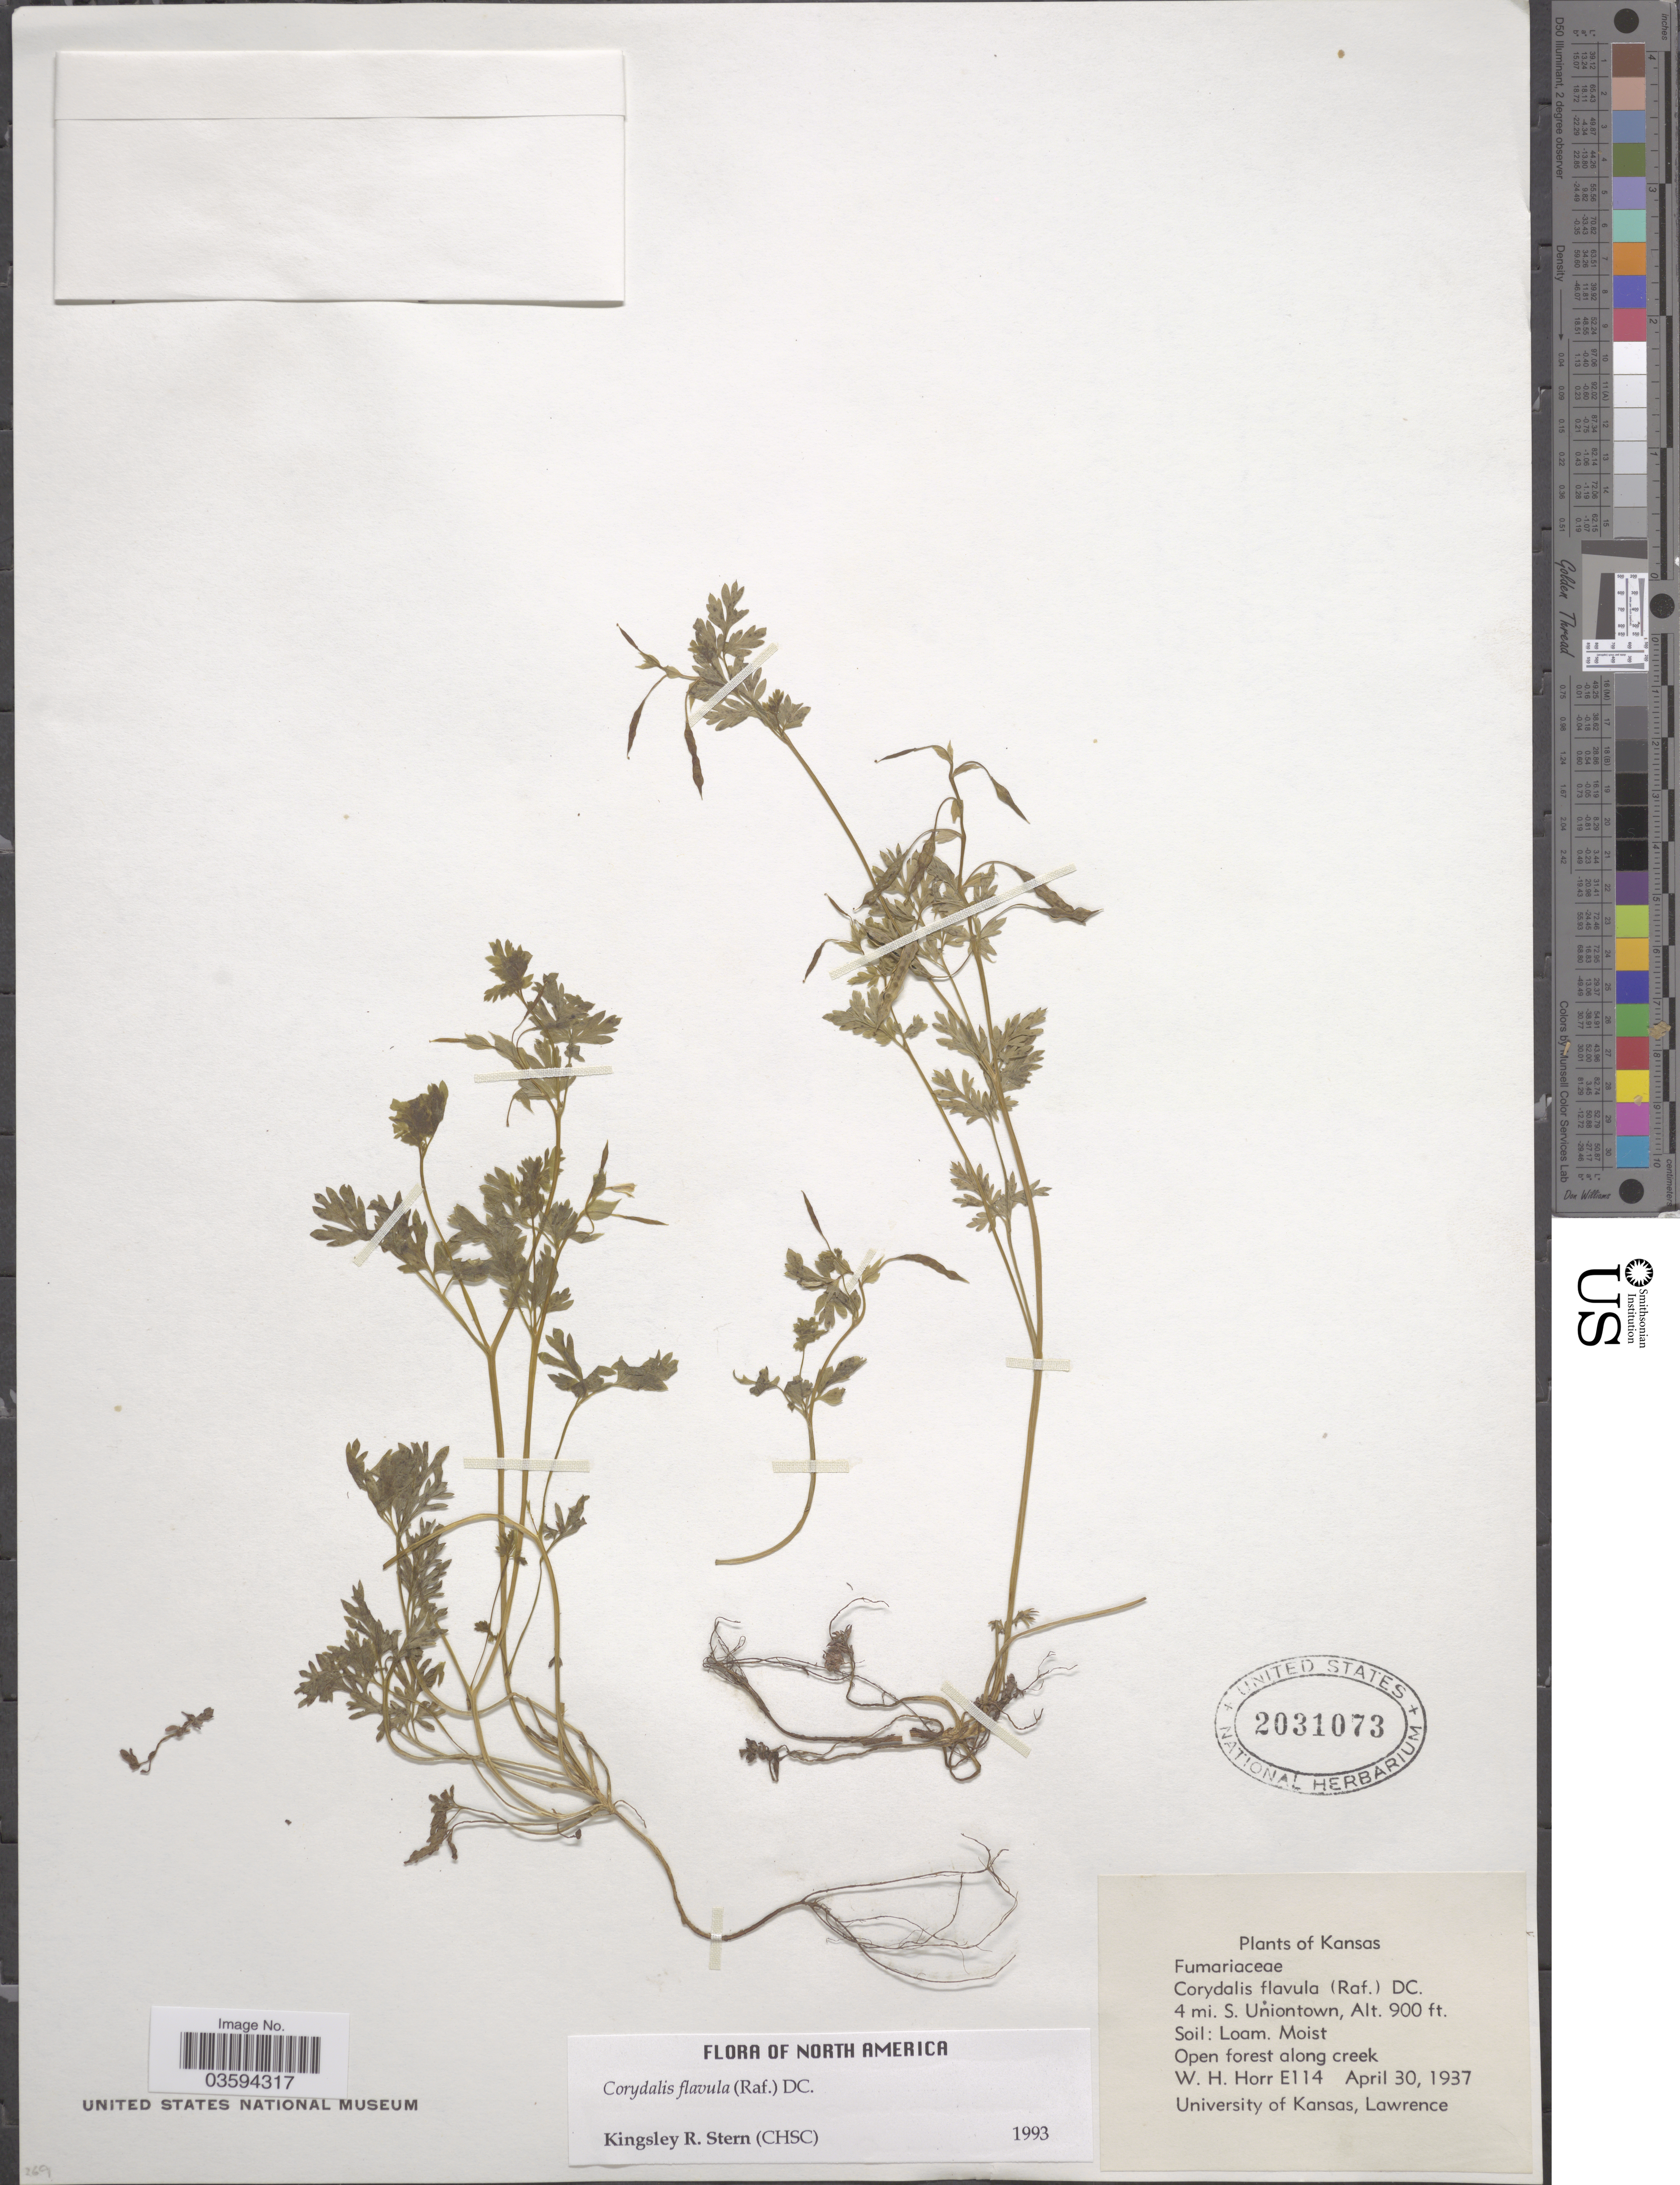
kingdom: Plantae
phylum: Tracheophyta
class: Magnoliopsida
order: Ranunculales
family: Papaveraceae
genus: Corydalis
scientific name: Corydalis flavula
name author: (Raf.) DC.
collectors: W. H. Horr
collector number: E114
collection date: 1937-04-30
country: United States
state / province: Kansas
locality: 4 mi. S. Uniontown. Open forest along creek.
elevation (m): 274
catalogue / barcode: US 2031073